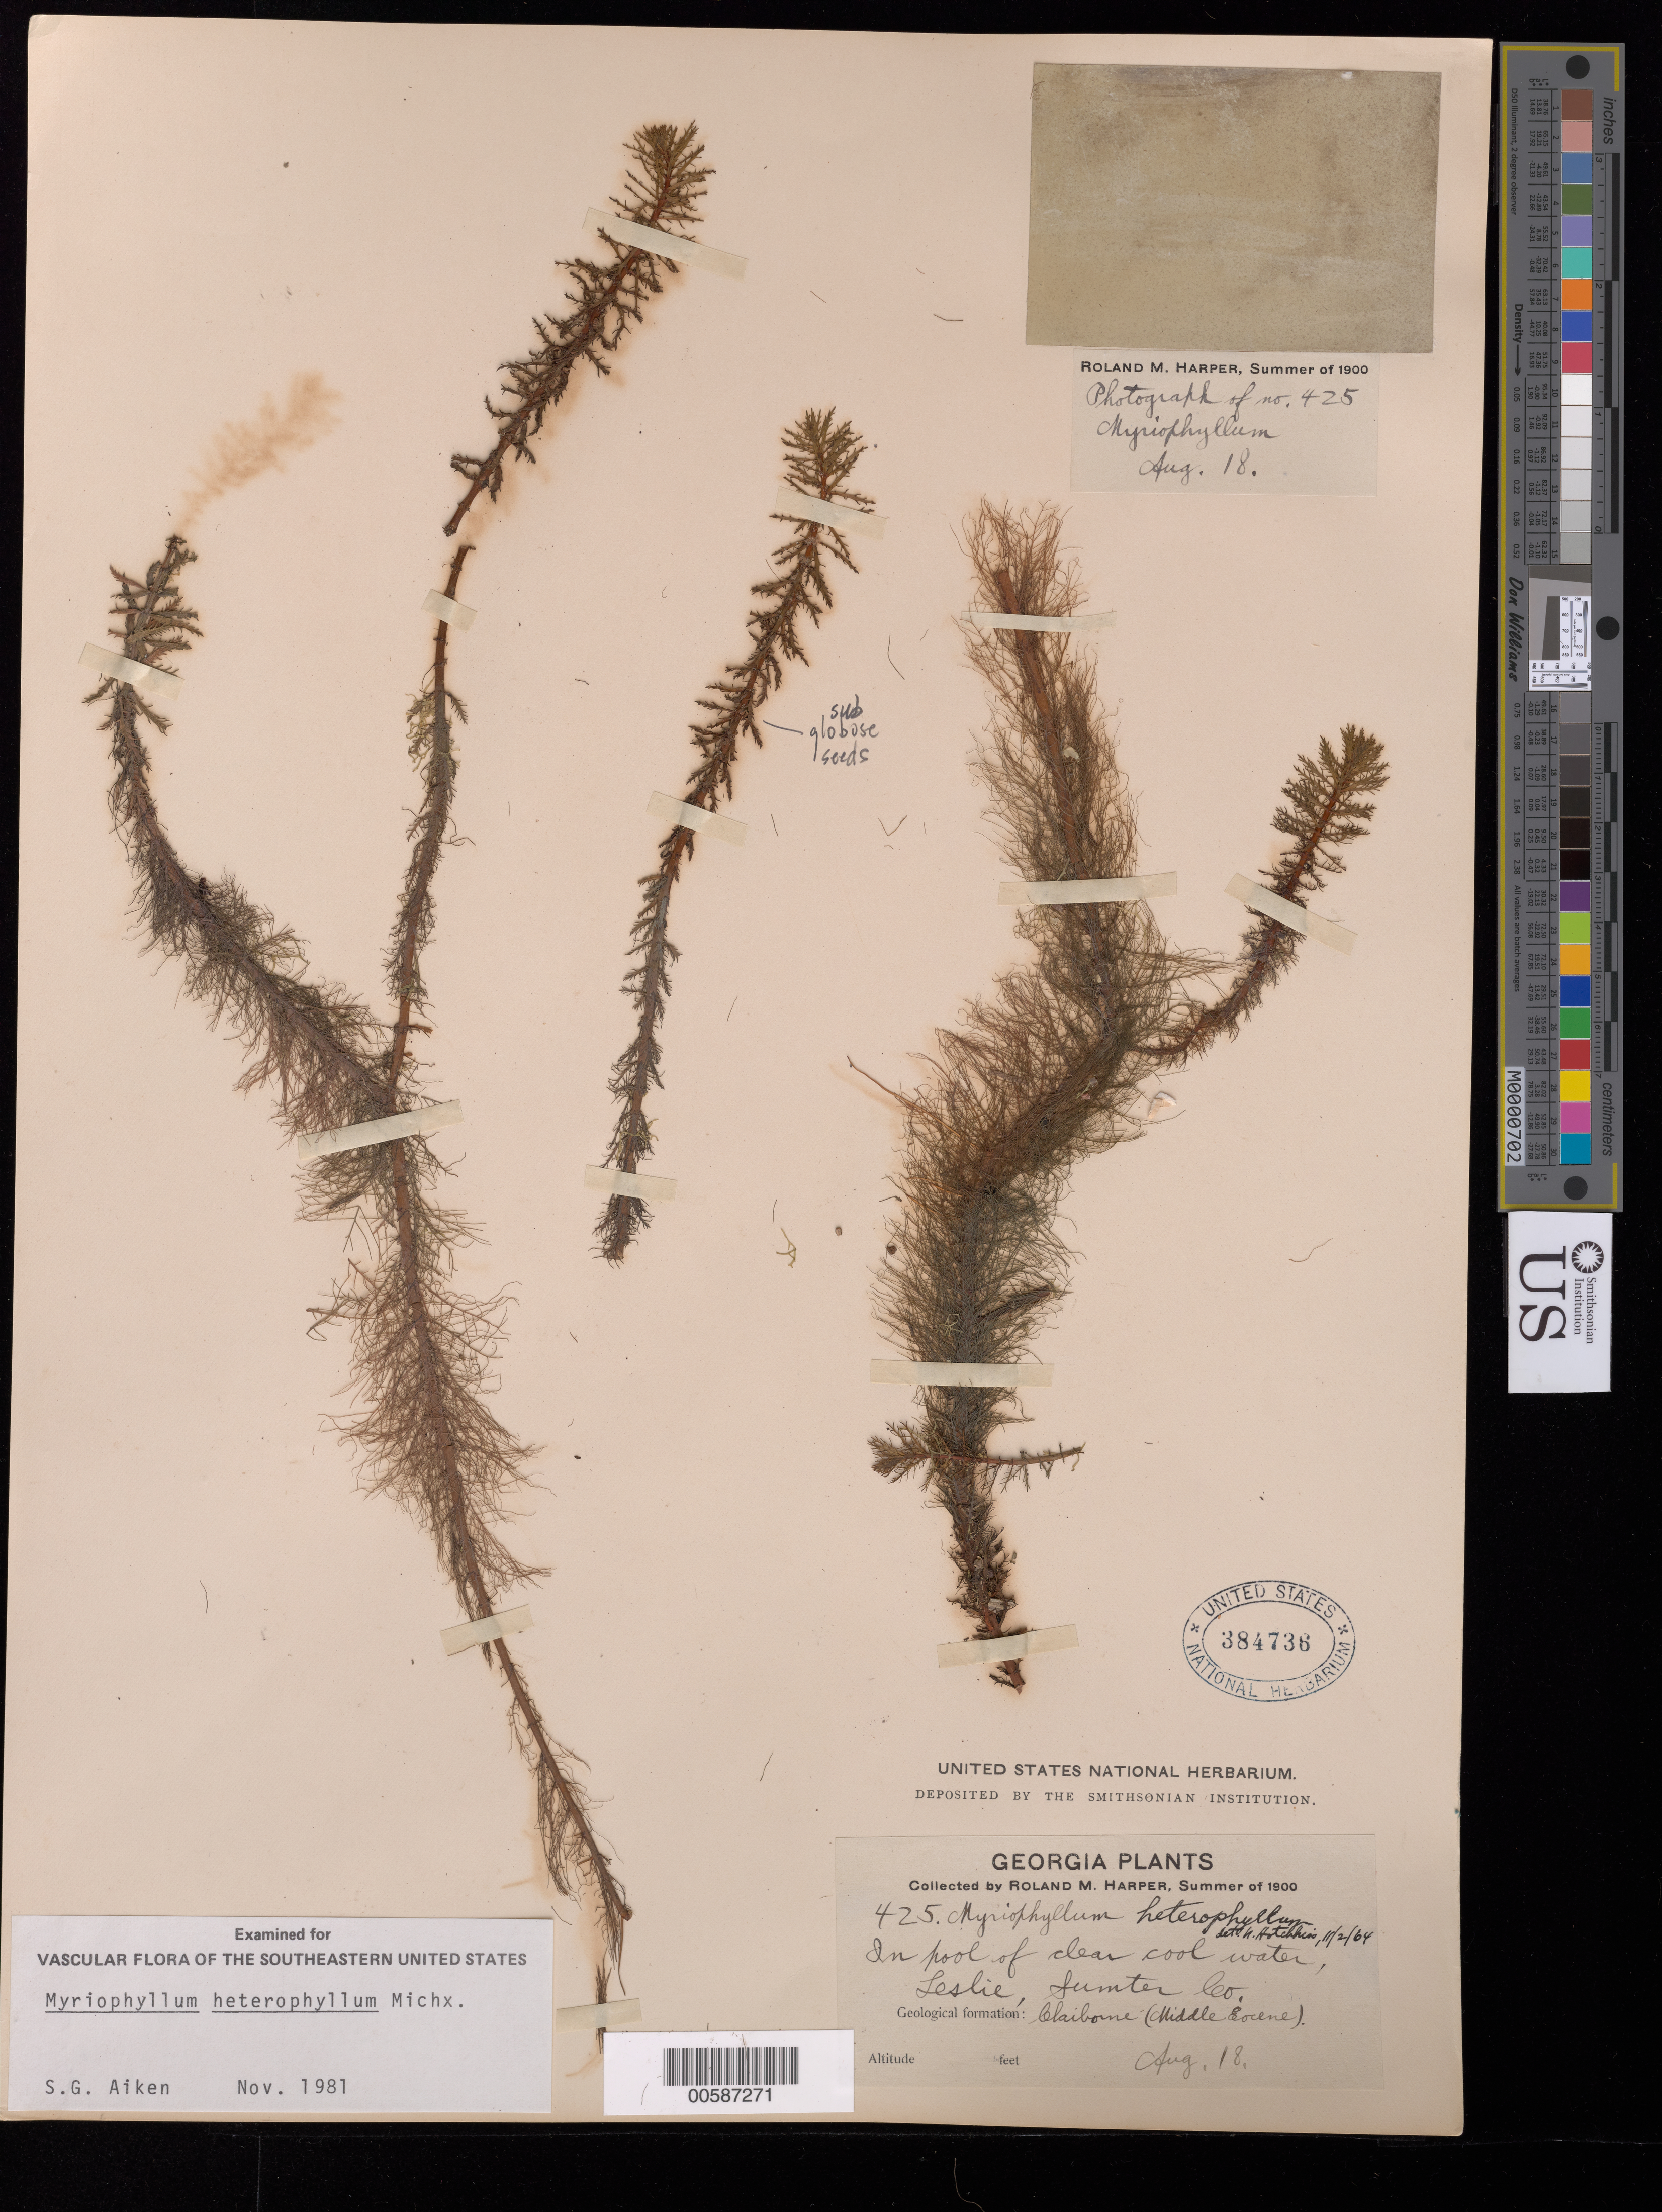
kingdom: Plantae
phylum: Tracheophyta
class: Magnoliopsida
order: Saxifragales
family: Haloragaceae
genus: Myriophyllum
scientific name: Myriophyllum heterophyllum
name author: Michx.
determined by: Scribailo, R. W.; Alix, M. S.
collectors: R. M. Harper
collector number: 425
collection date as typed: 18 Aug 1900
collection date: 1900-08-18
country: United States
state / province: Georgia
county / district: Sumter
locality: Leslie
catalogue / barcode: US 384736